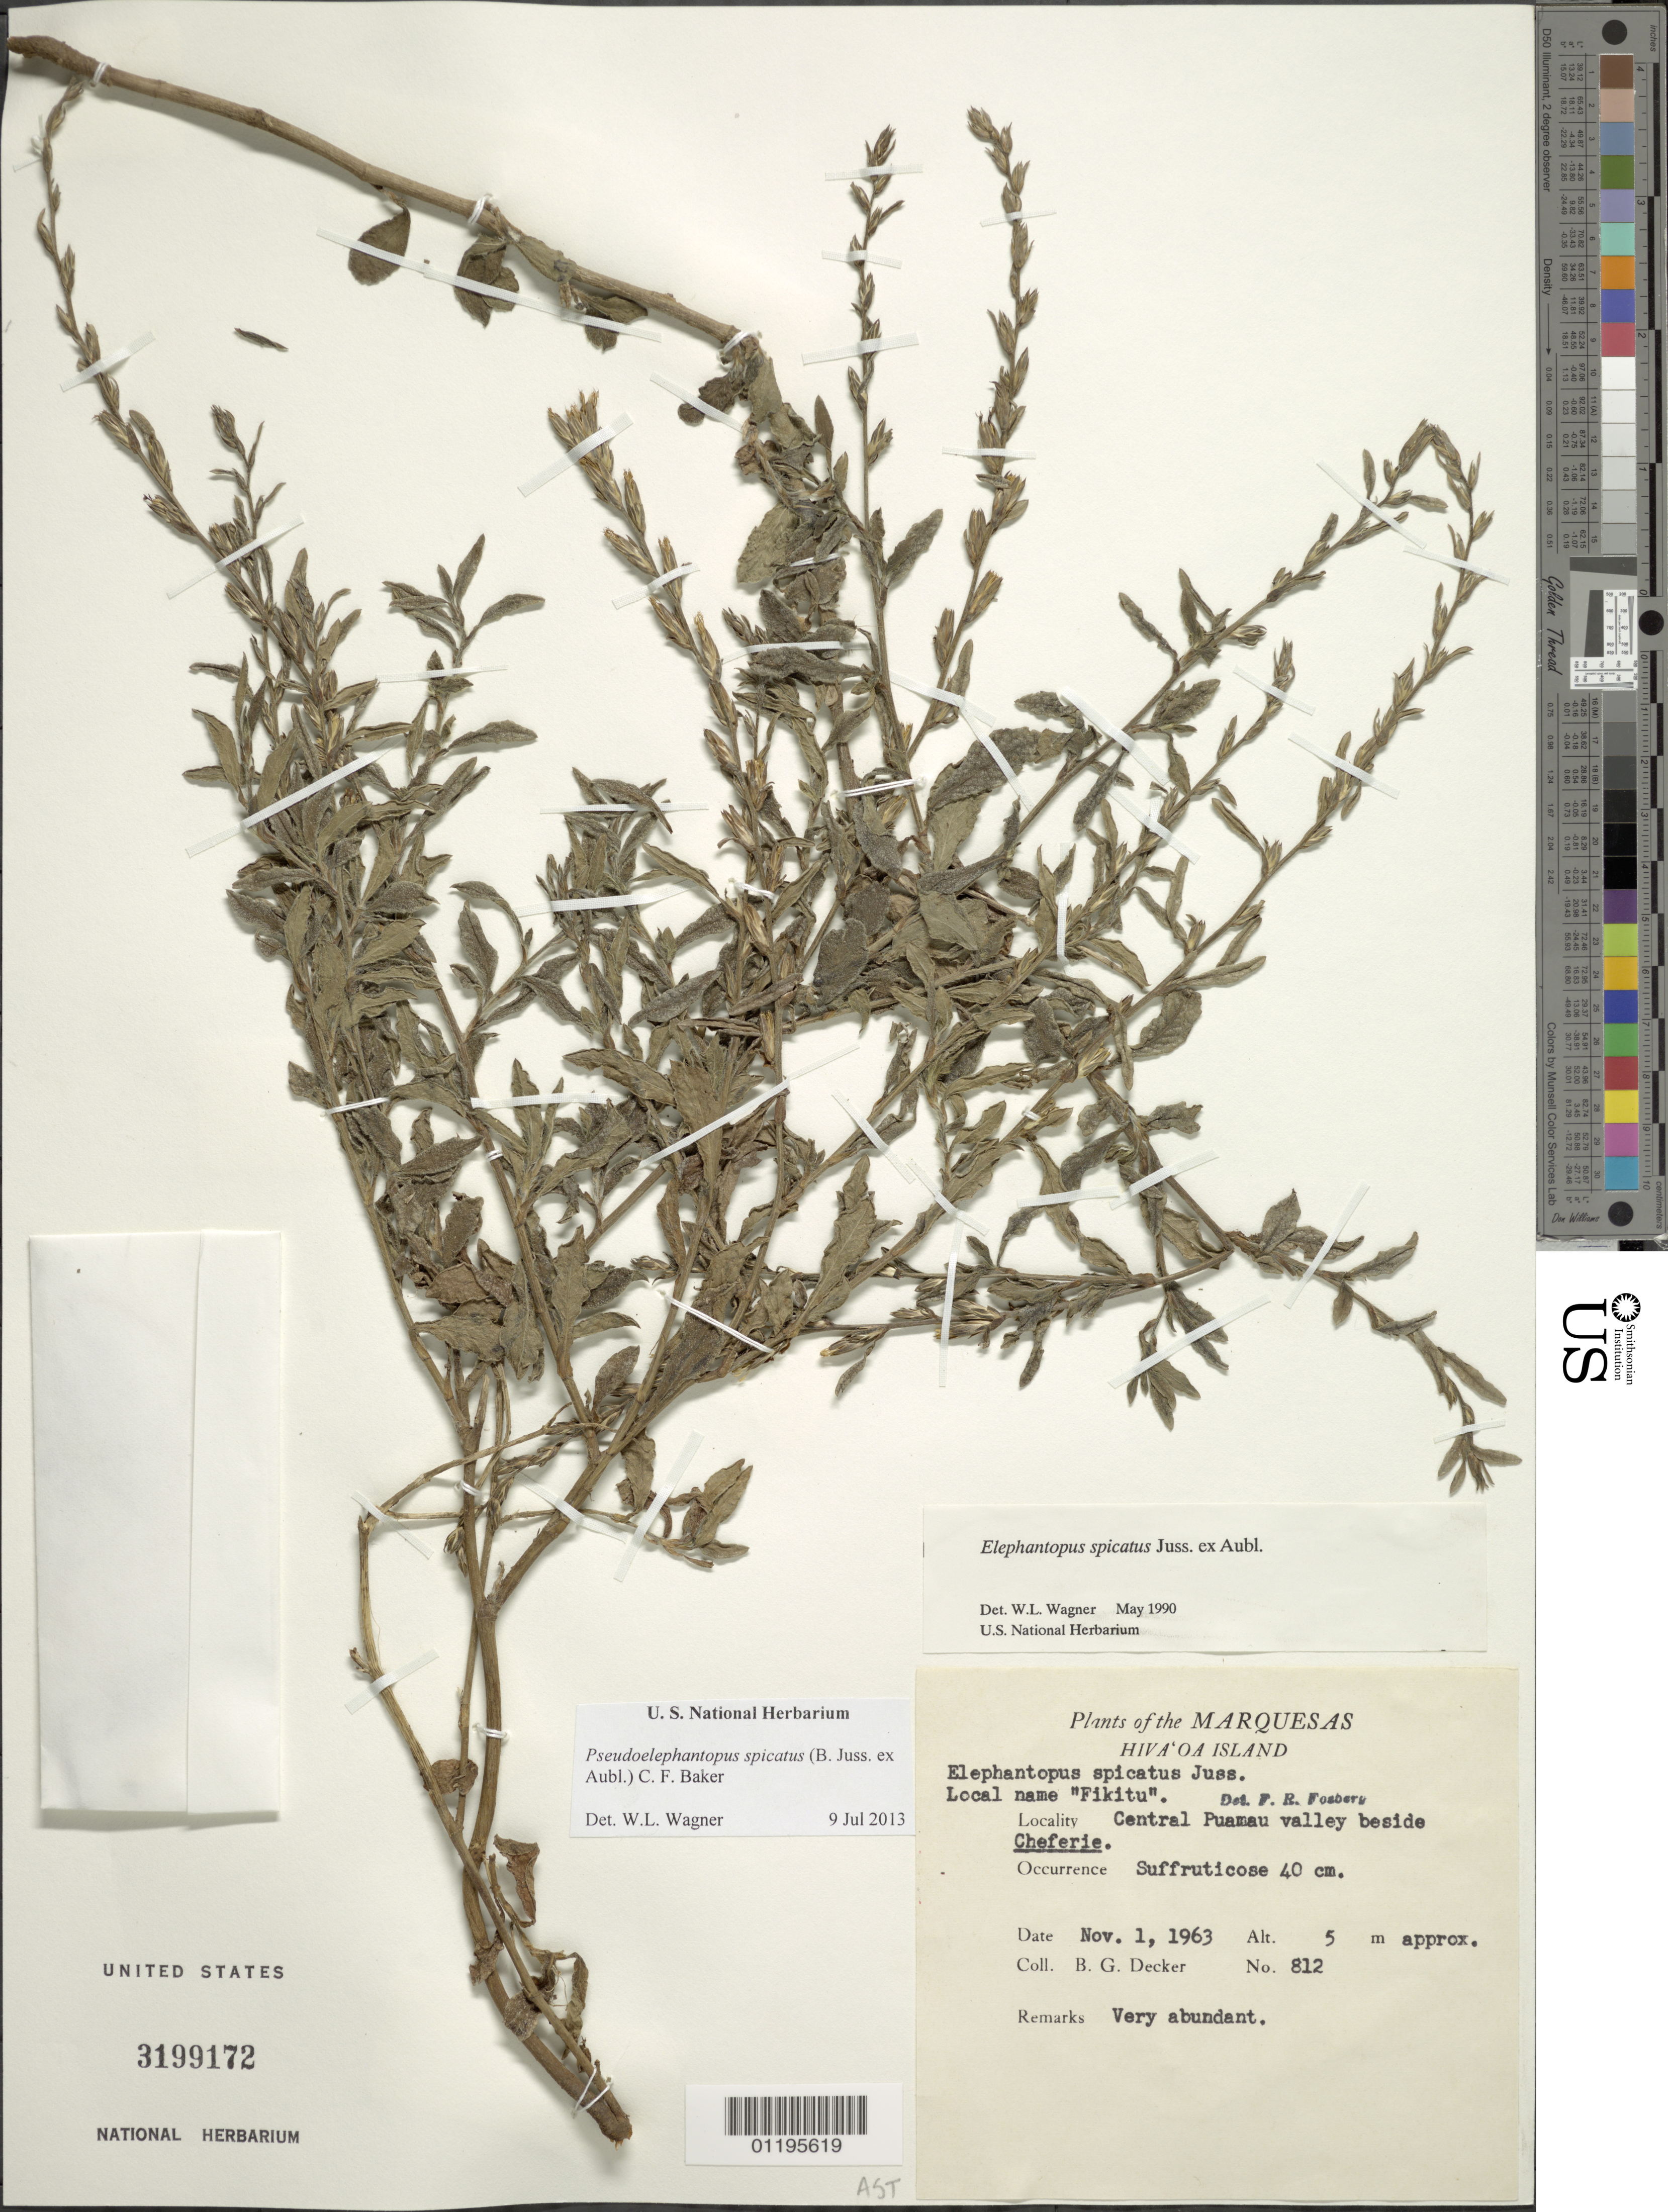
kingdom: Plantae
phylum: Tracheophyta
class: Magnoliopsida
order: Asterales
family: Asteraceae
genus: Pseudelephantopus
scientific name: Pseudelephantopus spicatus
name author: (Juss. ex Aubl.) C.F. Baker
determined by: Wagner, W. L., (BOT), Smithsonian Institution - National Museum of Natural History (UNITED STATES)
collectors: B. G. Decker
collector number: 812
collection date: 1963-11-01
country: French Polynesia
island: Hiva Oa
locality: central Puamau Valley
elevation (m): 5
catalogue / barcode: US 3199172